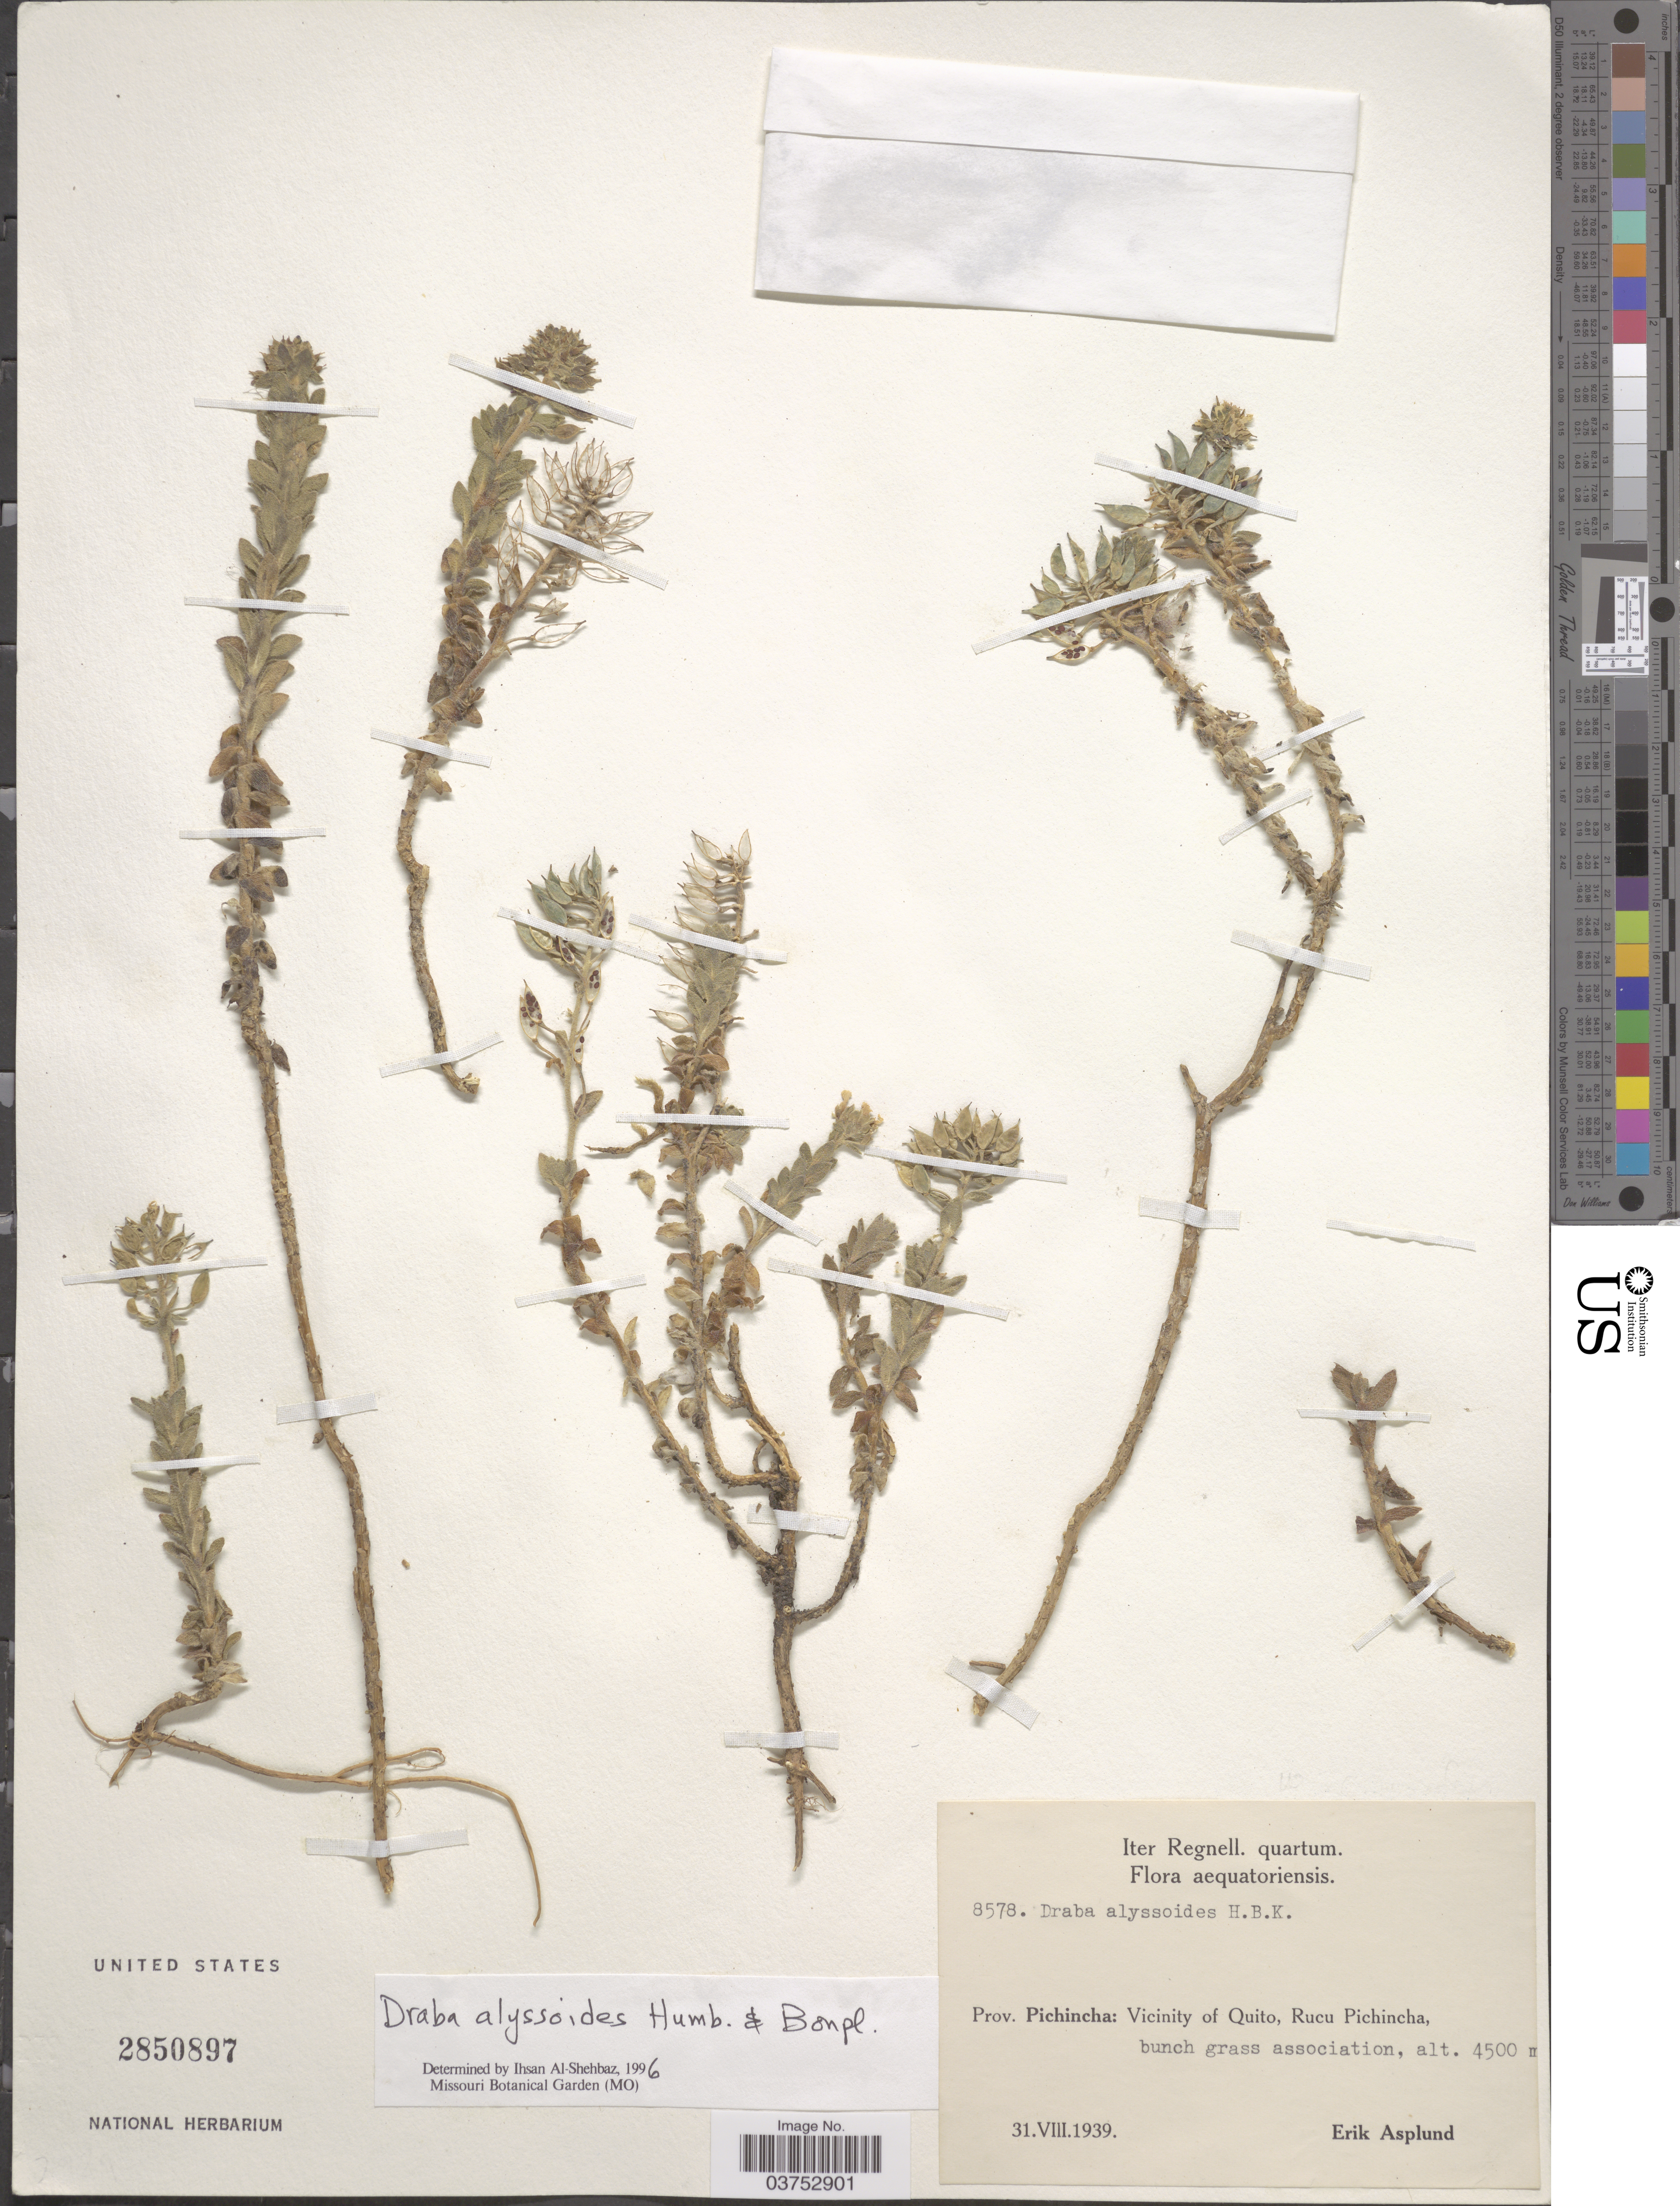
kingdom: Plantae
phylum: Tracheophyta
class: Magnoliopsida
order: Brassicales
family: Brassicaceae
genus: Draba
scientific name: Draba alyssoides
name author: Humb. & Bonpl. ex DC.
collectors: E. Asplund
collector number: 8578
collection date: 1939-08-31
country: Ecuador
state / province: Pichincha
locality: Aequatoriensis. Vicinity of Quito, Rucu Pichincha.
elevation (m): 4500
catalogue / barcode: US 2850897